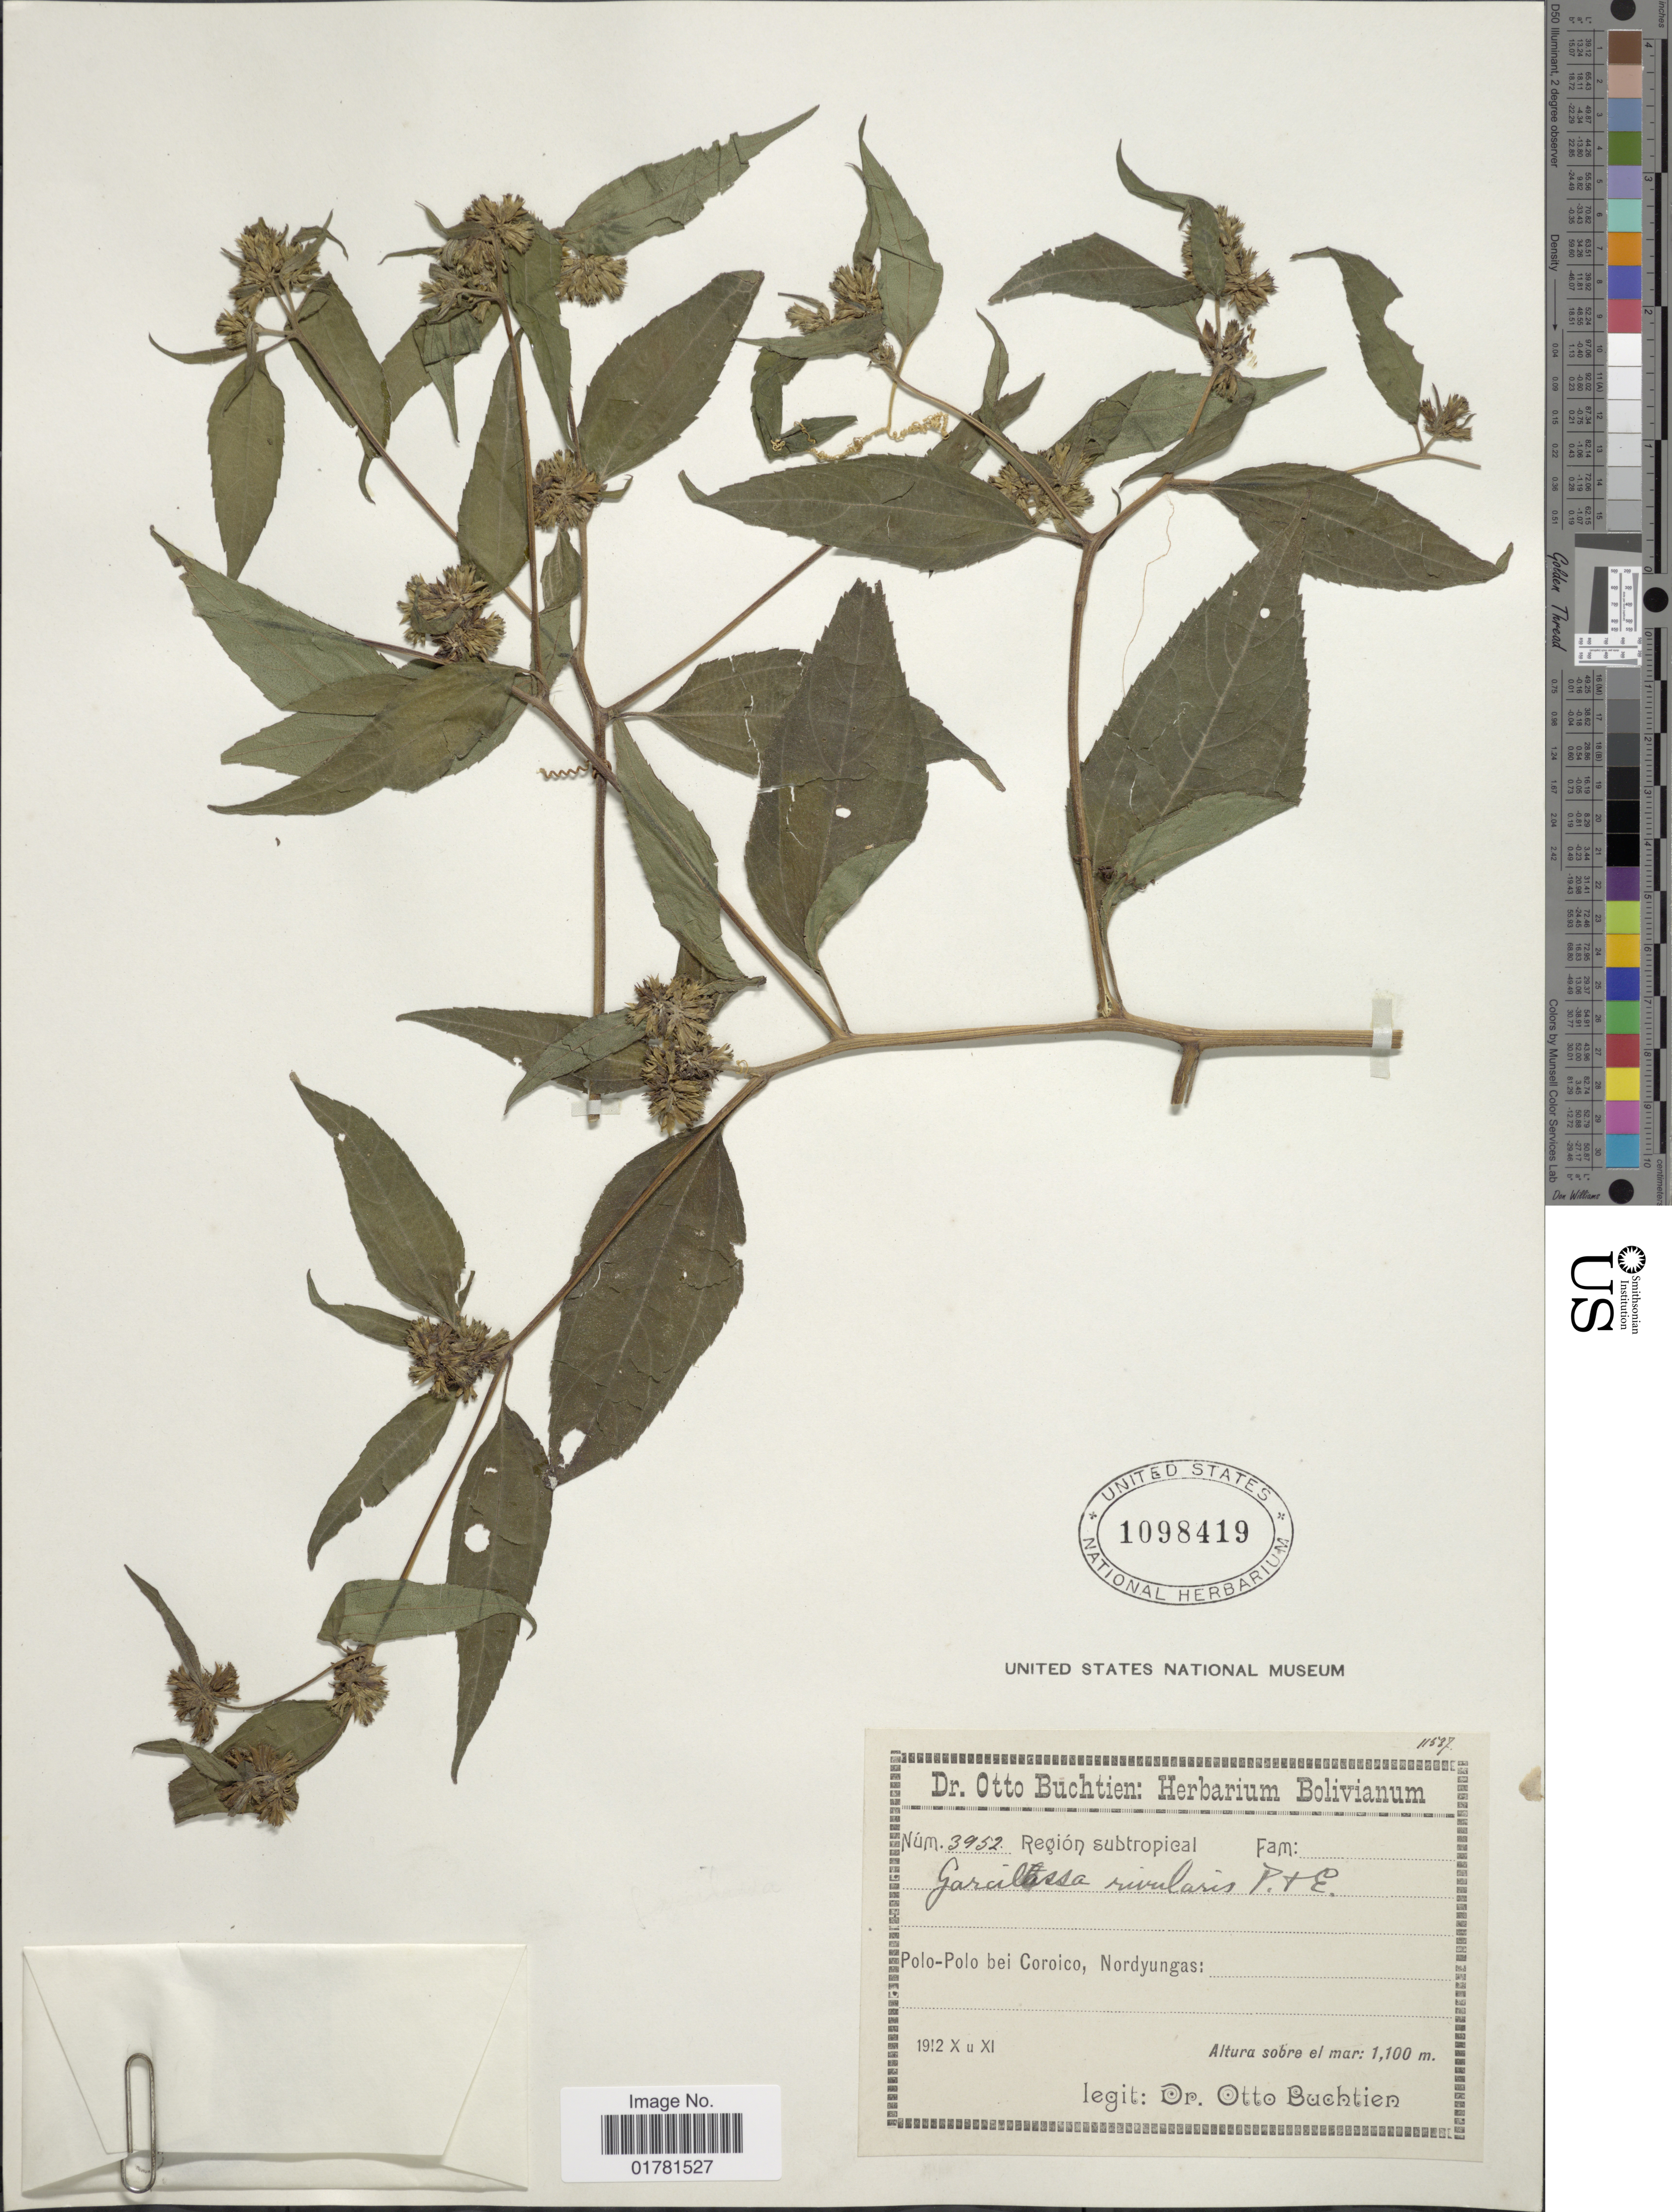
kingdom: Plantae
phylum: Tracheophyta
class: Magnoliopsida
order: Asterales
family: Asteraceae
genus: Garcilassa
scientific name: Garcilassa rivularis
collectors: O. Buchtien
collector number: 3952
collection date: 1912-10/1912-11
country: Bolivia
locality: Polo-Polo bei Coroico, Nordyungas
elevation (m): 1100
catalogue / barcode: US 1098419